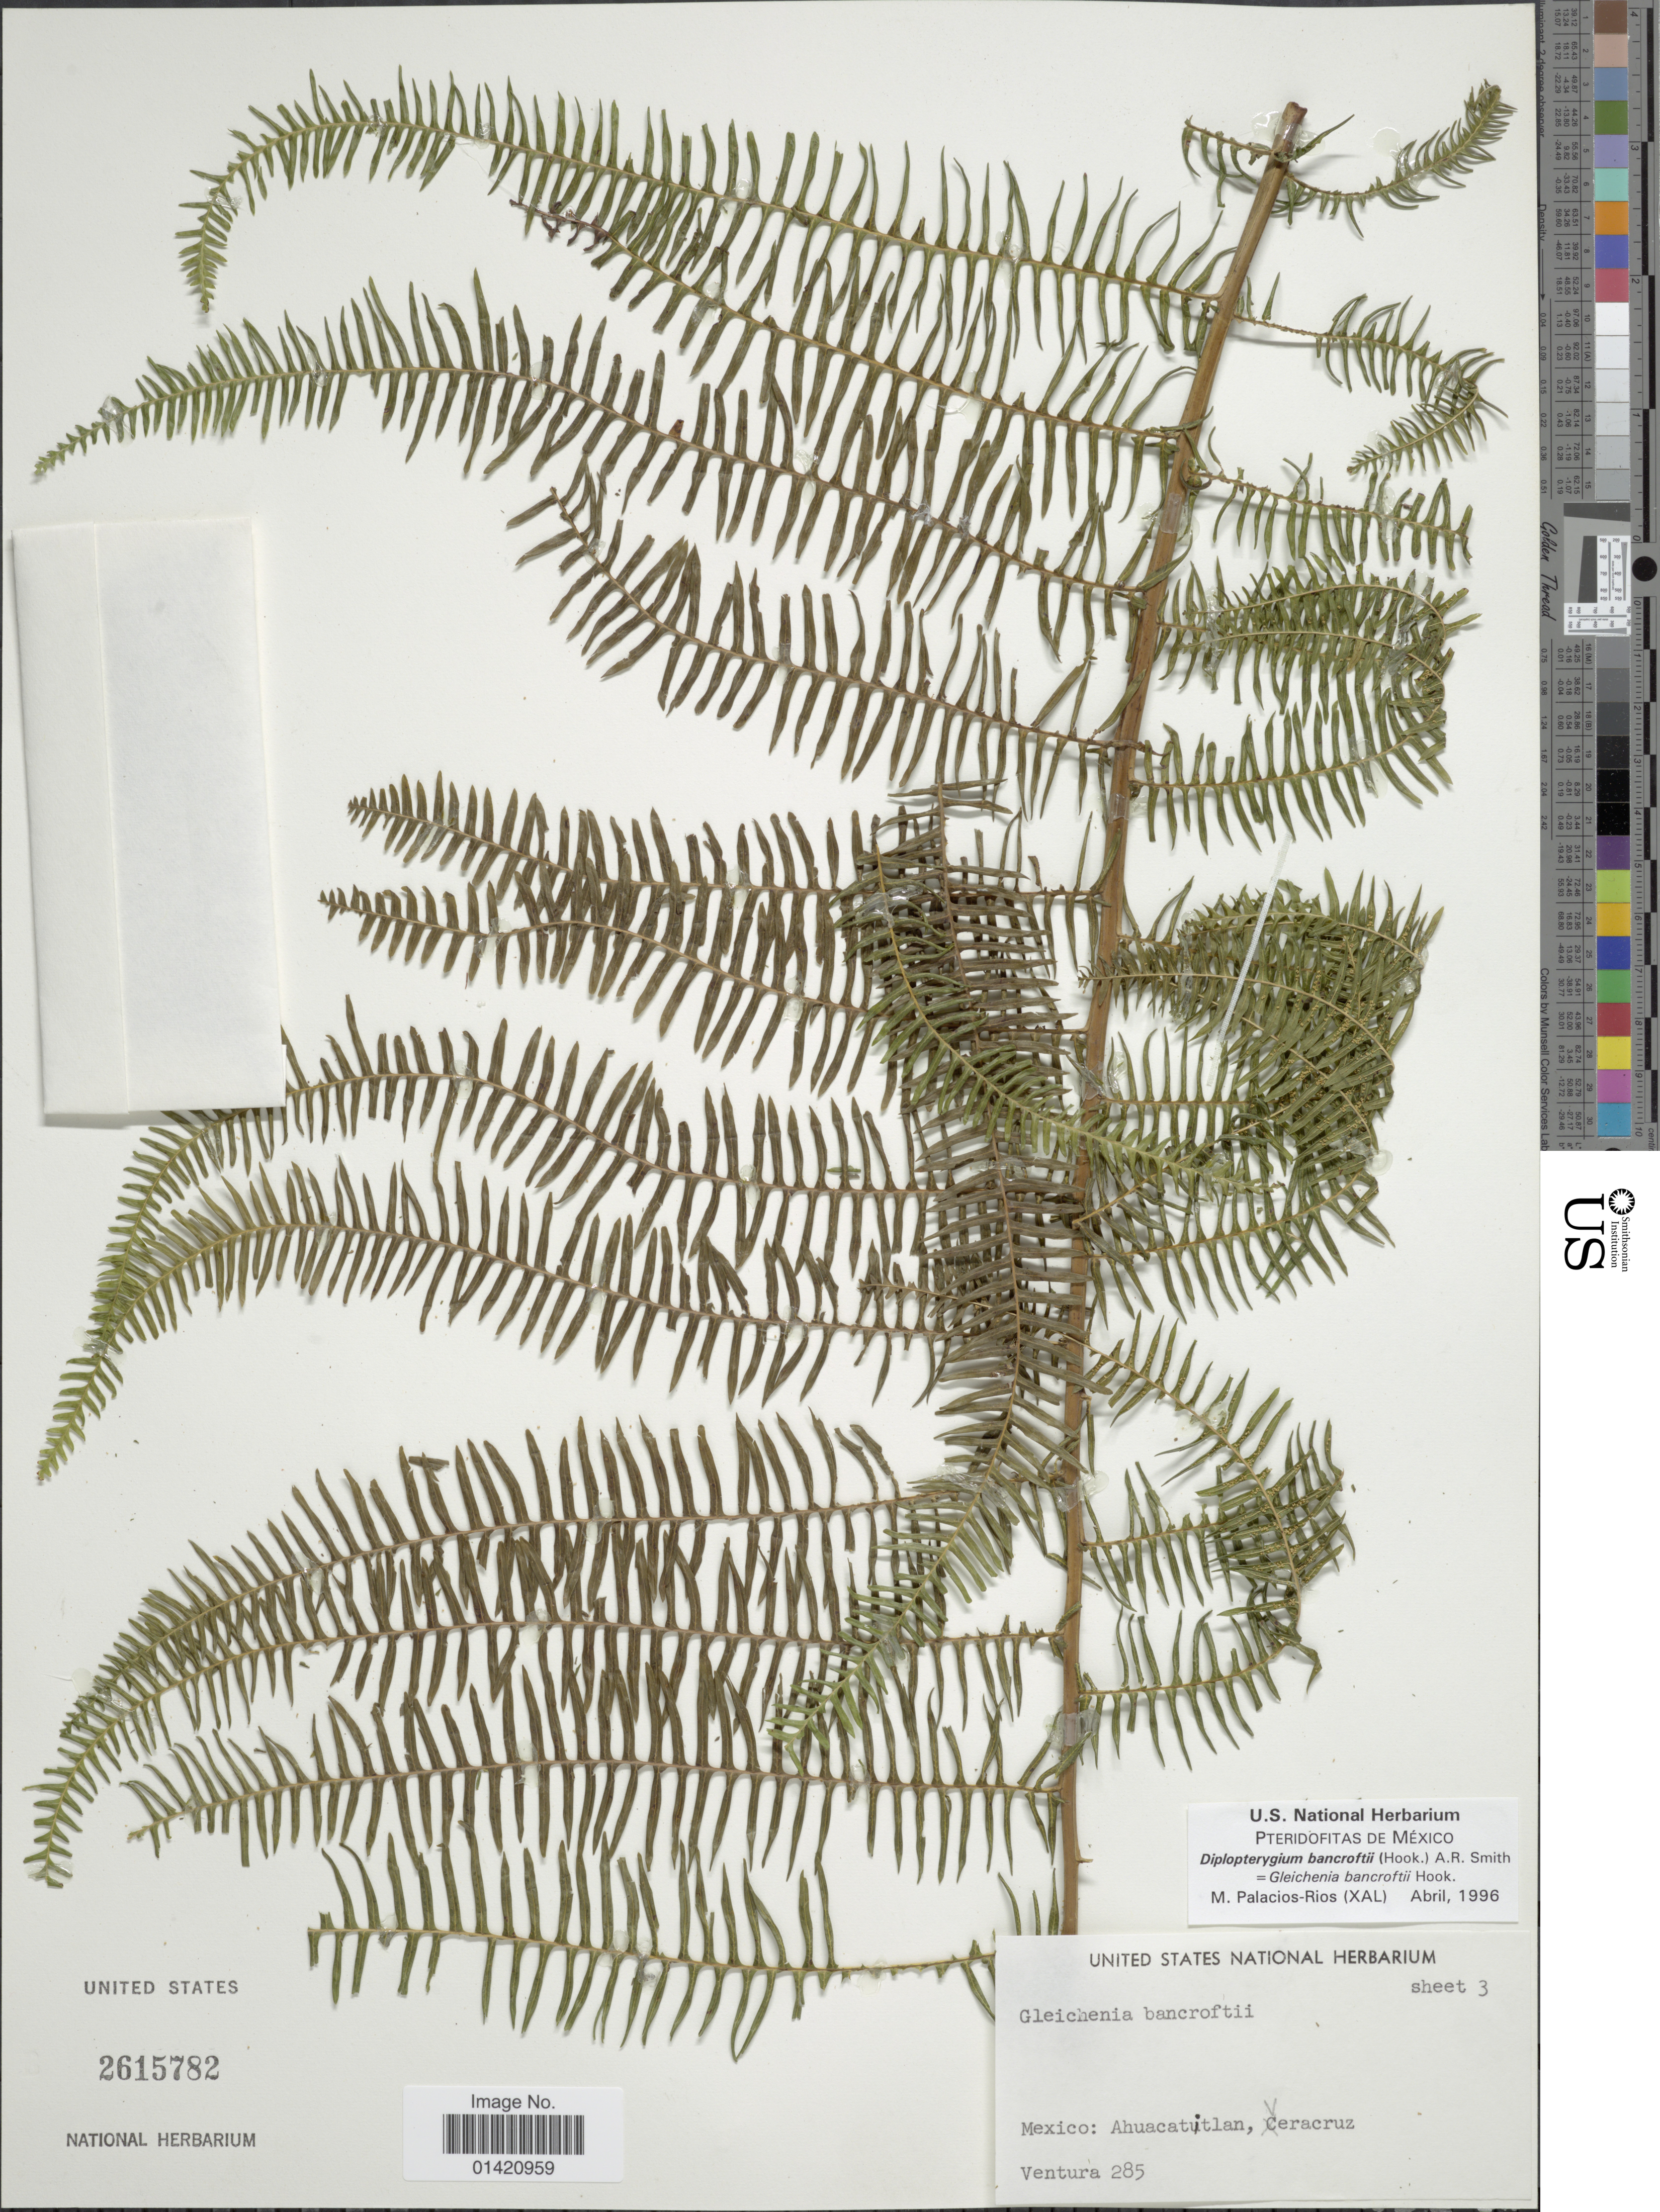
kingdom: Plantae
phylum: Tracheophyta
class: Polypodiopsida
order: Gleicheniales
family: Gleicheniaceae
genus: Diplopterygium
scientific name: Diplopterygium bancroftii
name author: (Hook.) A.R. Sm.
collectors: -. Ventura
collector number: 285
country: Mexico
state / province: Veracruz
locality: Ahuacatitlan, Veracruz.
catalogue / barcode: US 2615782